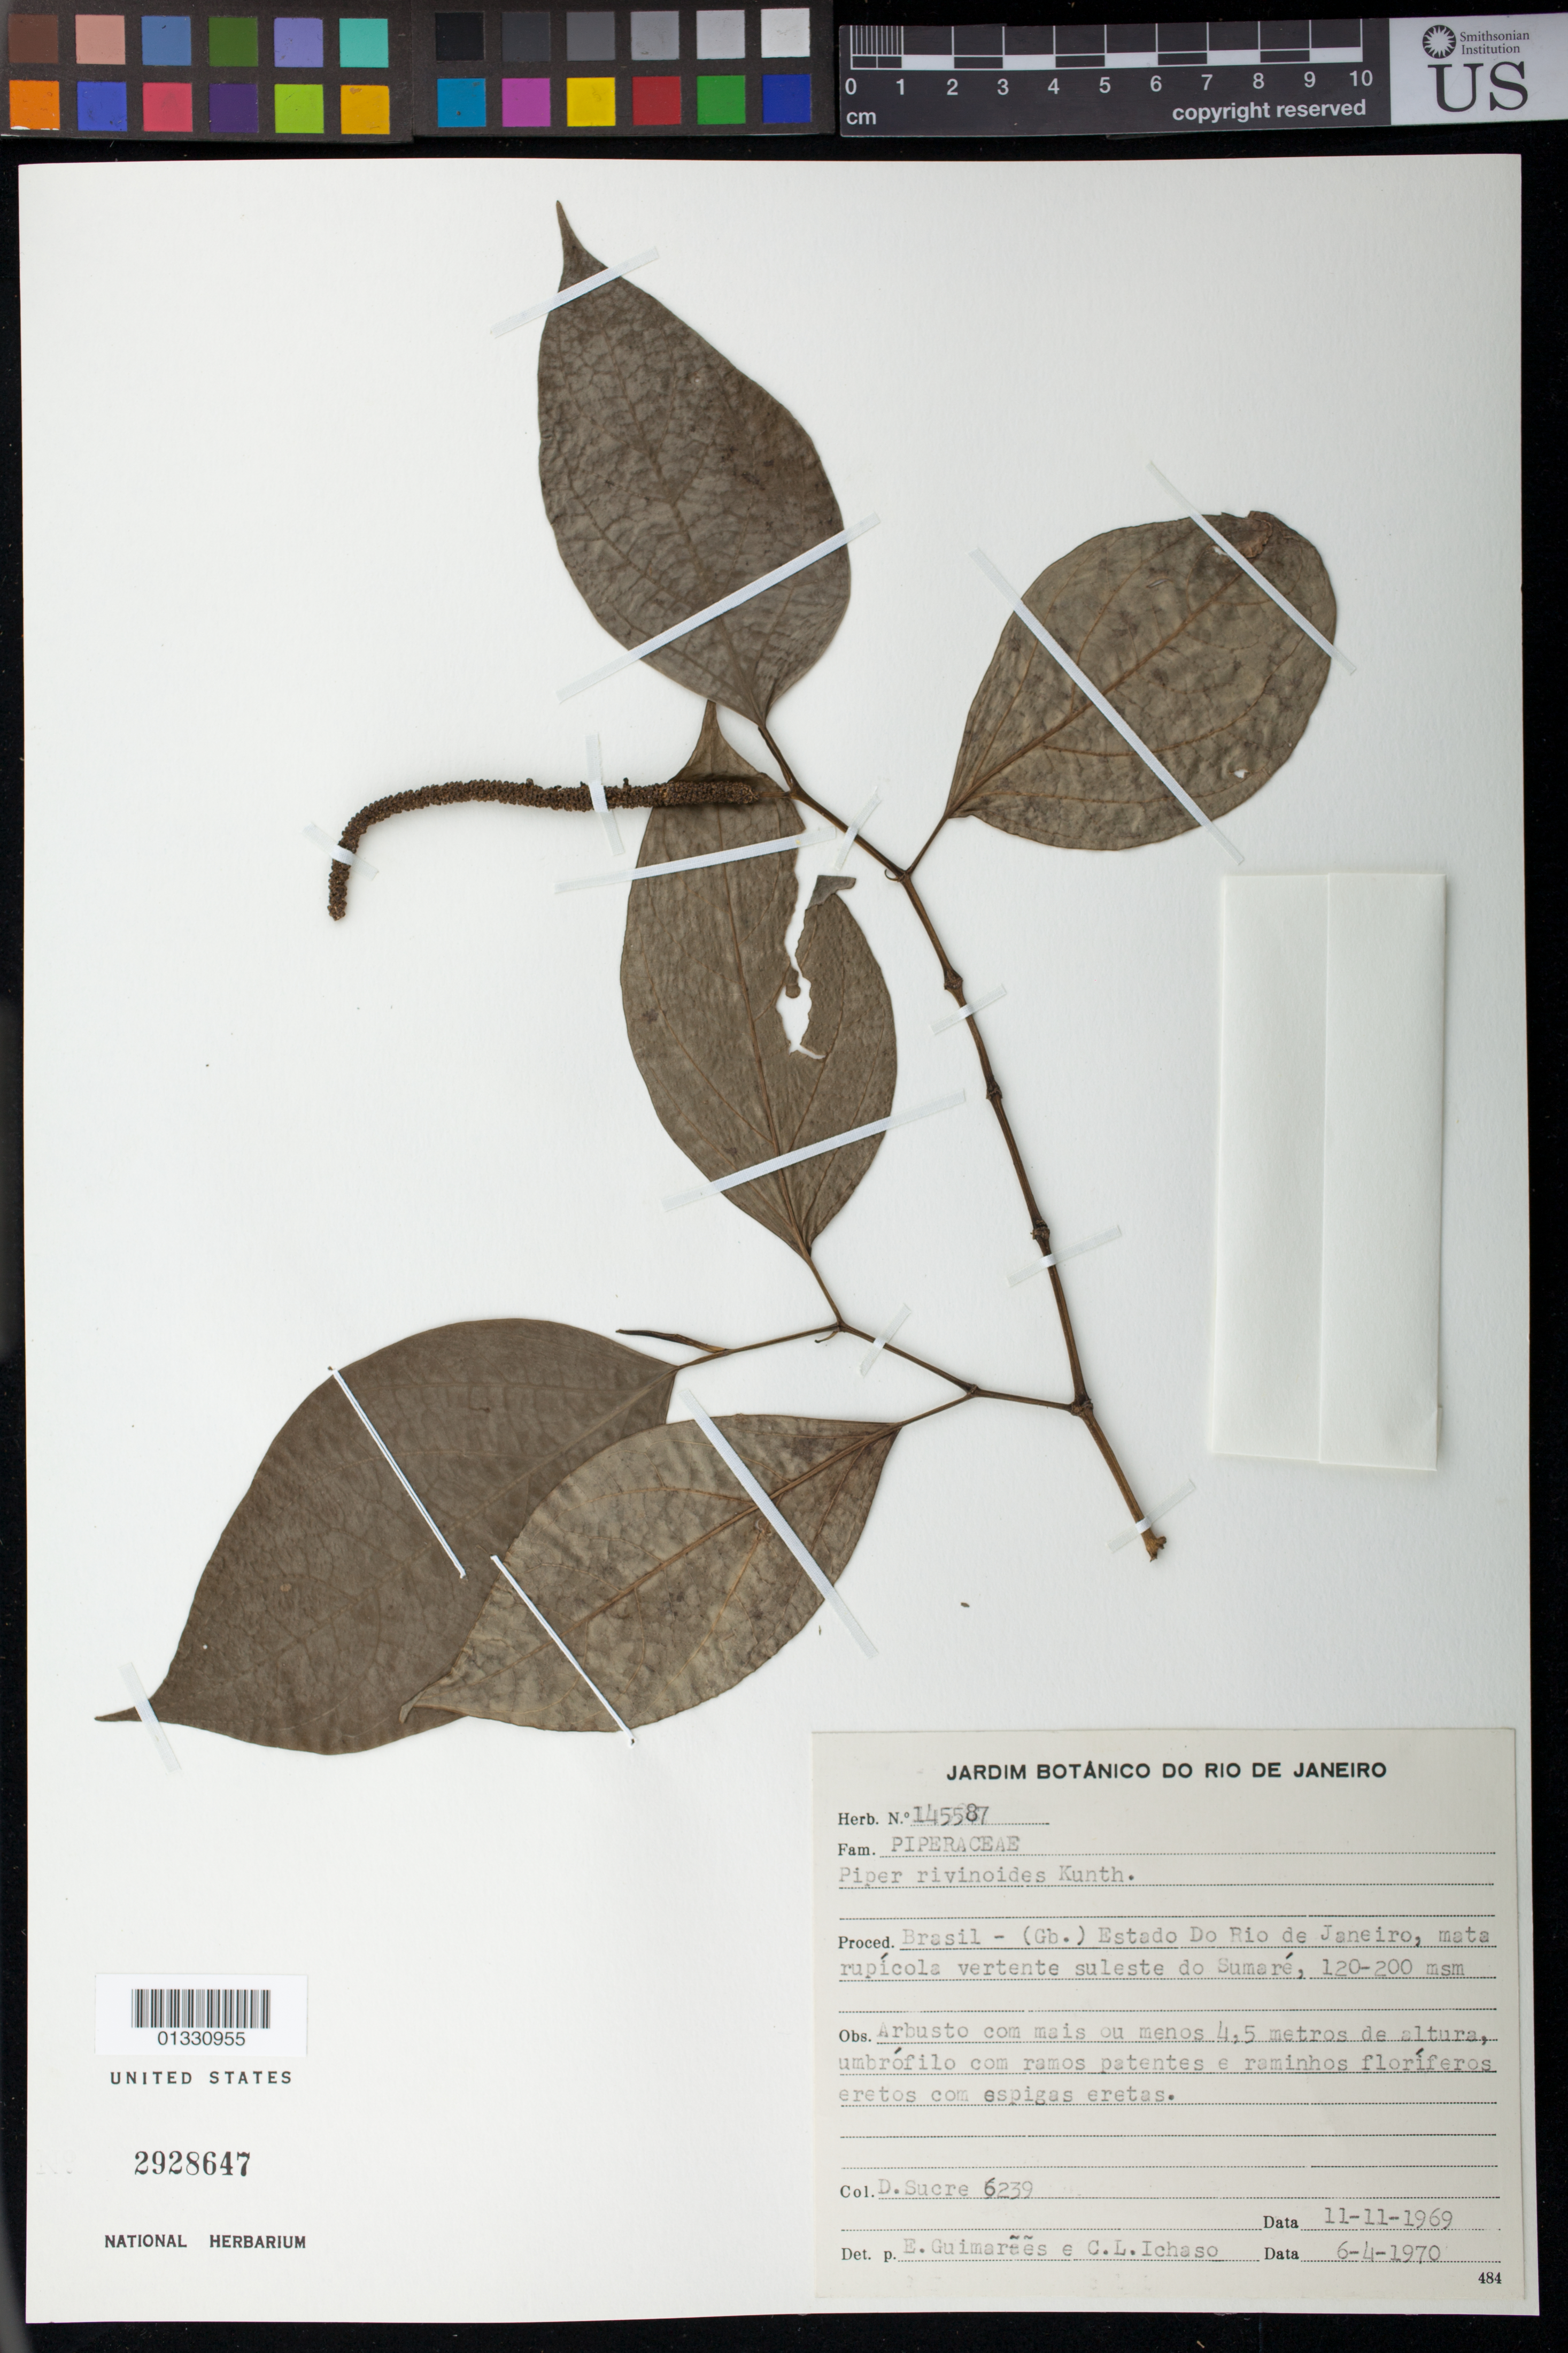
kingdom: Plantae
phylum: Tracheophyta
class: Magnoliopsida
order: Piperales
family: Piperaceae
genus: Piper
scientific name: Piper rivinoides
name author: Kunth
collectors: D. Sucre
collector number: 6239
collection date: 1969-11-11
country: Brazil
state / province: Rio de Janeiro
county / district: Rio de Janeiro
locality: mata rupícola vertente suleste do Sumaré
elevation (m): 120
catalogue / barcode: US 2928647